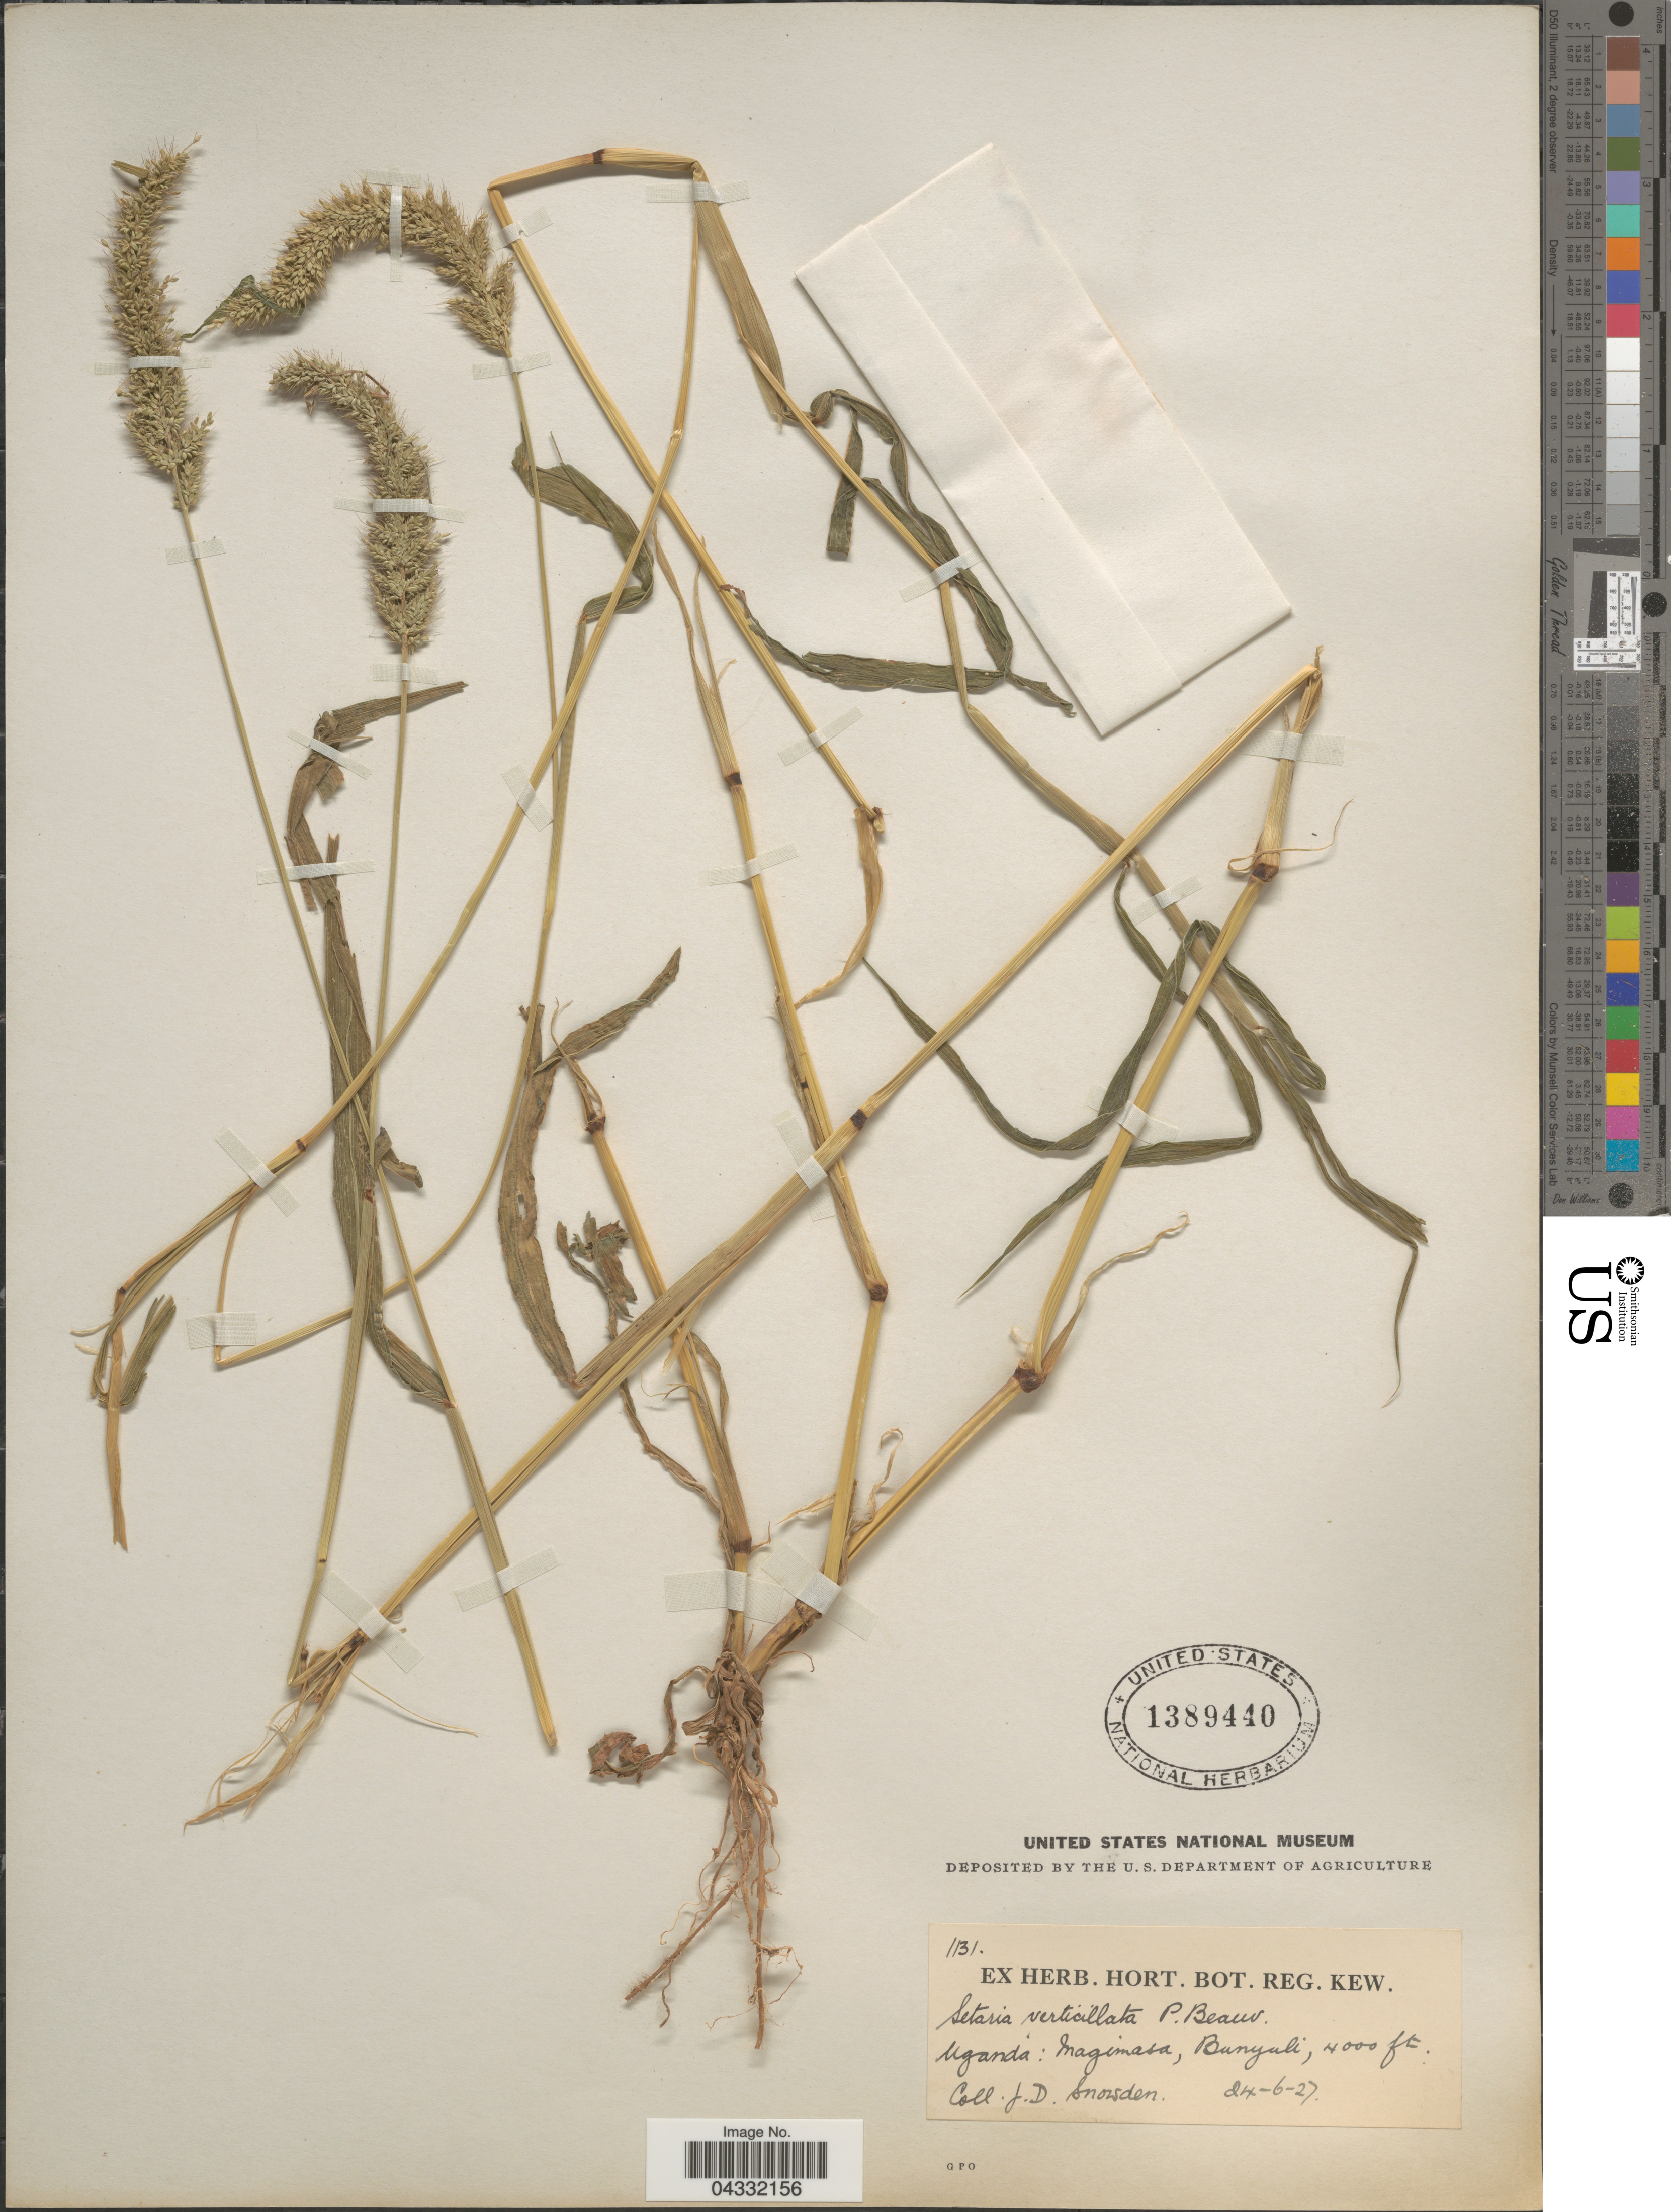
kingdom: Plantae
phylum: Tracheophyta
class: Liliopsida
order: Poales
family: Poaceae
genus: Setaria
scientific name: Setaria verticillata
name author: (L.) P. Beauv.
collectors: J. Snowden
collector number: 1131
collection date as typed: Transcribed d/m/y: 24/6/27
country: Uganda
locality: Magimasa, Bunyuli.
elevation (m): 1219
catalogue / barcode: US 1389440